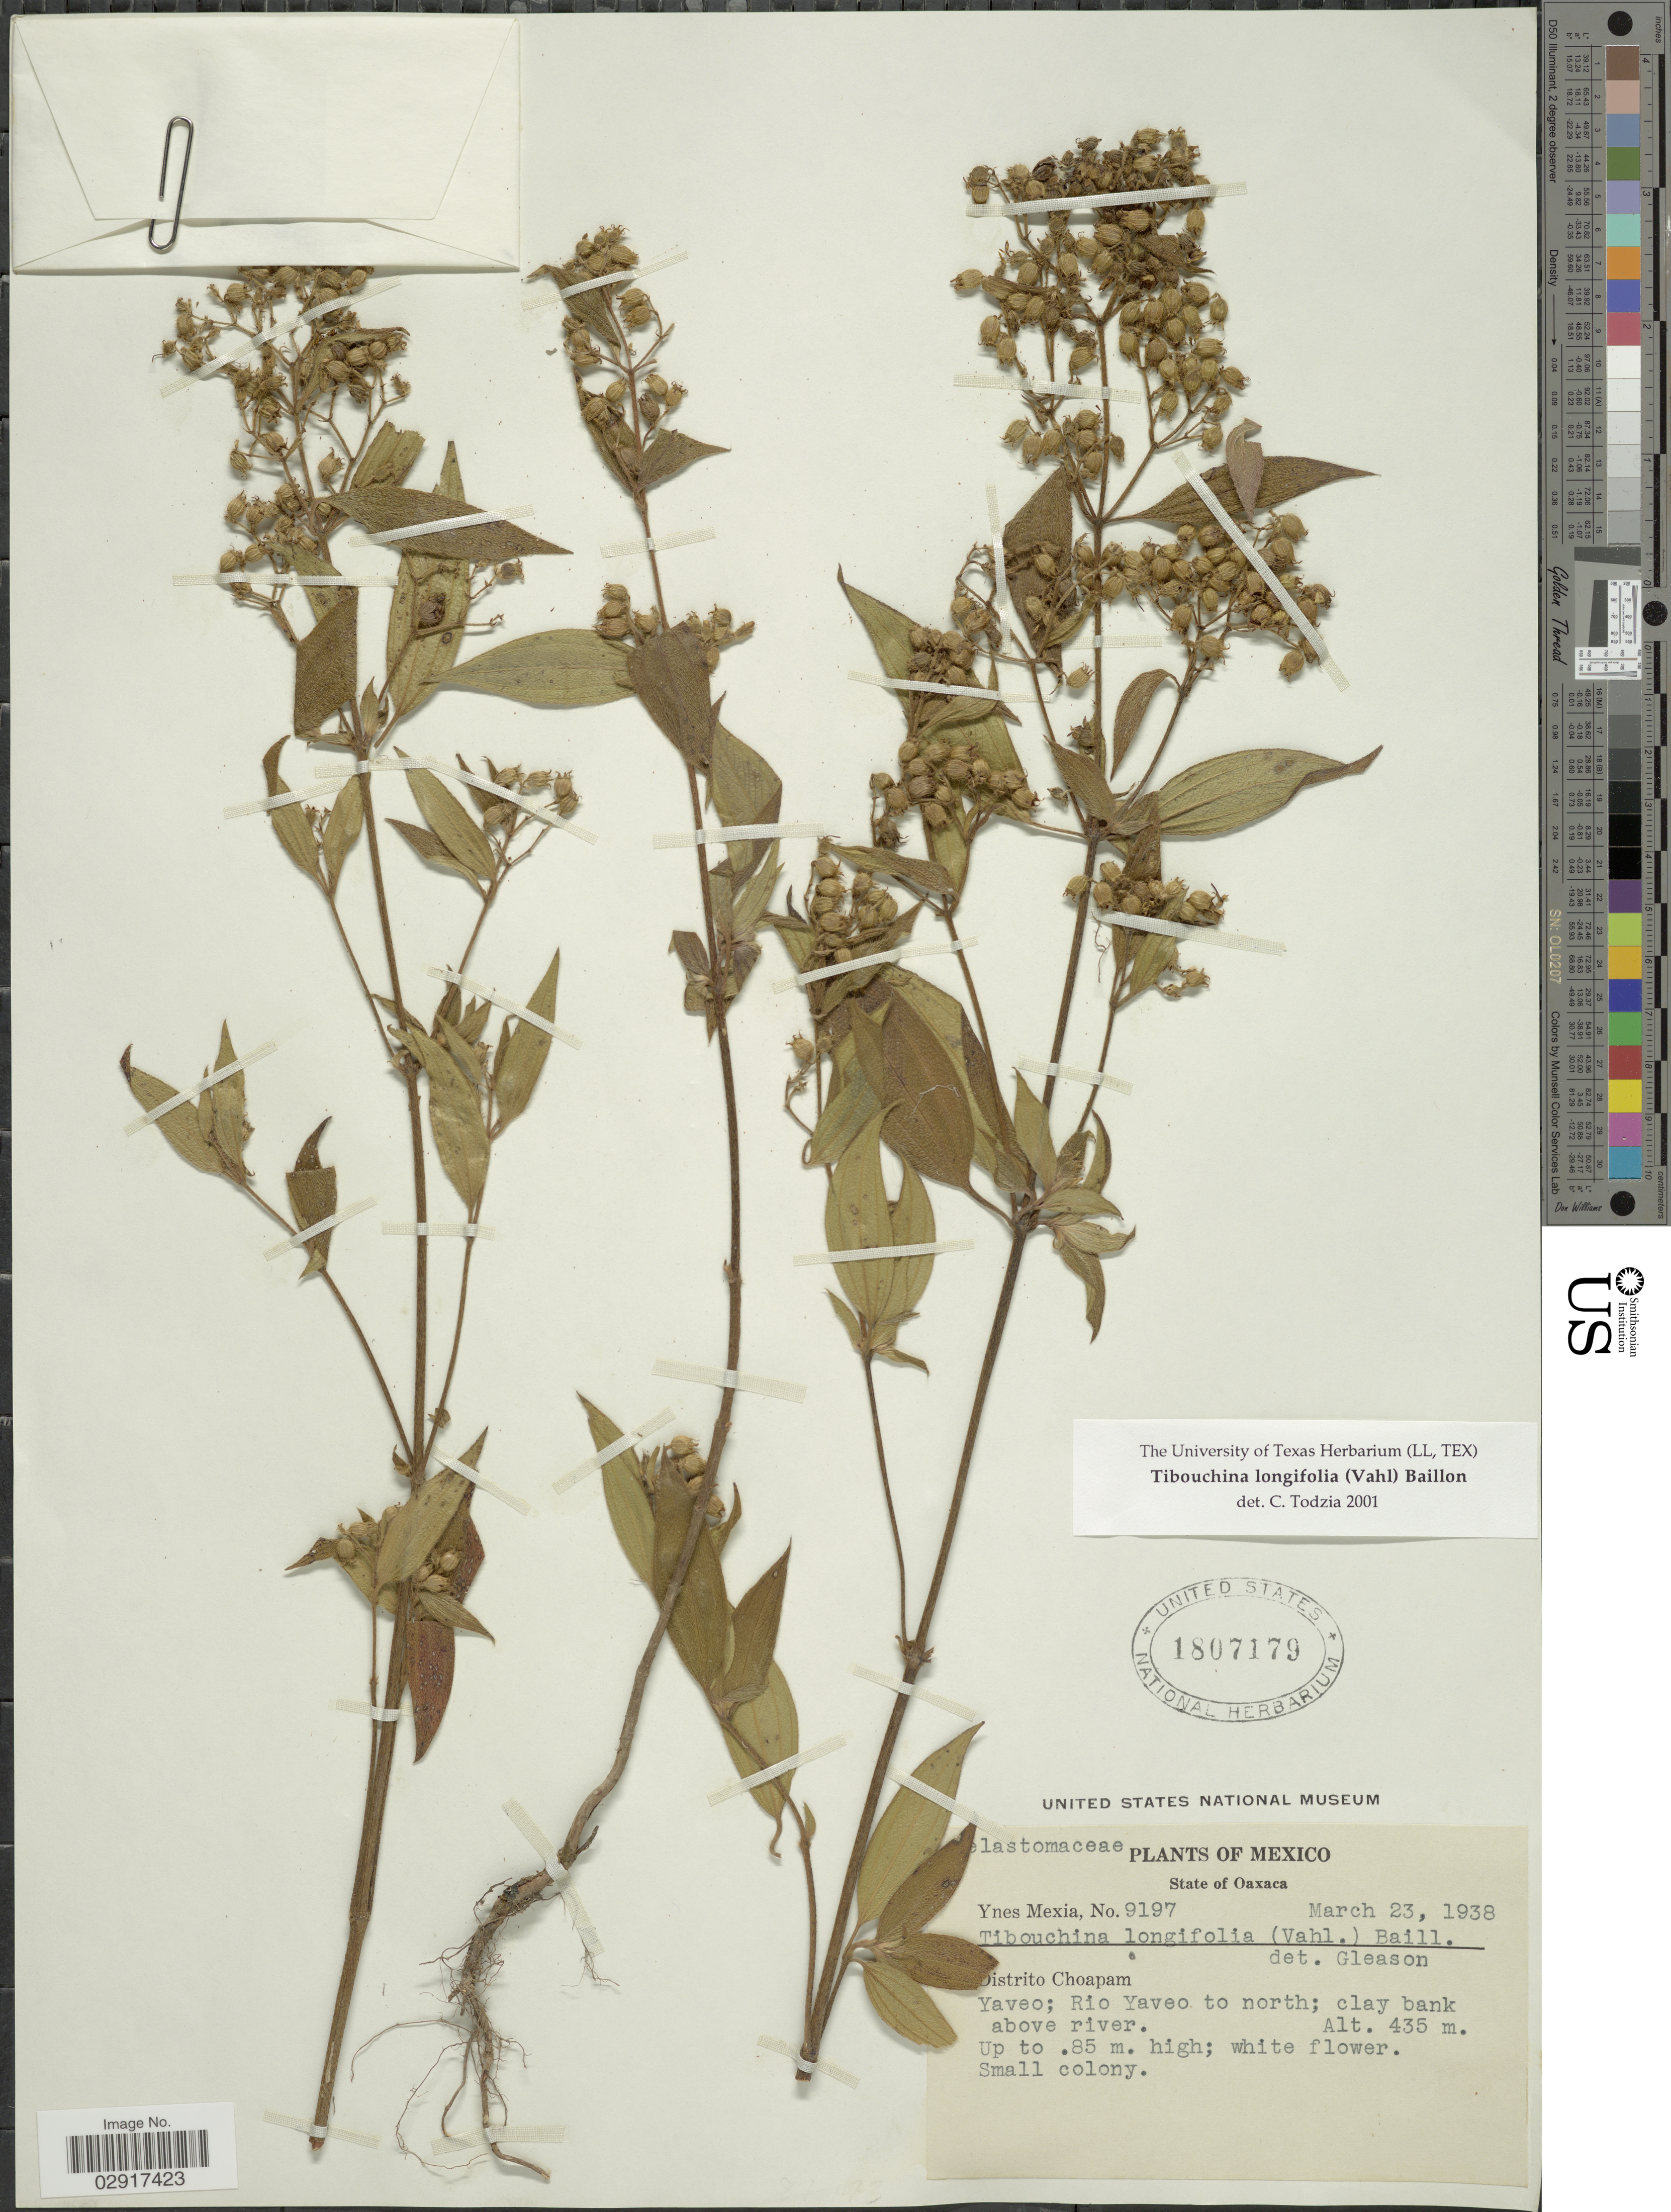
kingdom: Plantae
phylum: Tracheophyta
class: Magnoliopsida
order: Myrtales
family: Melastomataceae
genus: Chaetogastra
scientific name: Chaetogastra longifolia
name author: (Vahl) DC.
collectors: Y. Mexia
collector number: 9197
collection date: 1938-03-23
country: Mexico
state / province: Oaxaca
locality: State of Oaxaca. Distrito Choapam. Yaveo; Rio Yaveo to north; clay bank above river.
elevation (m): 435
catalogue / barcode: US 1807179